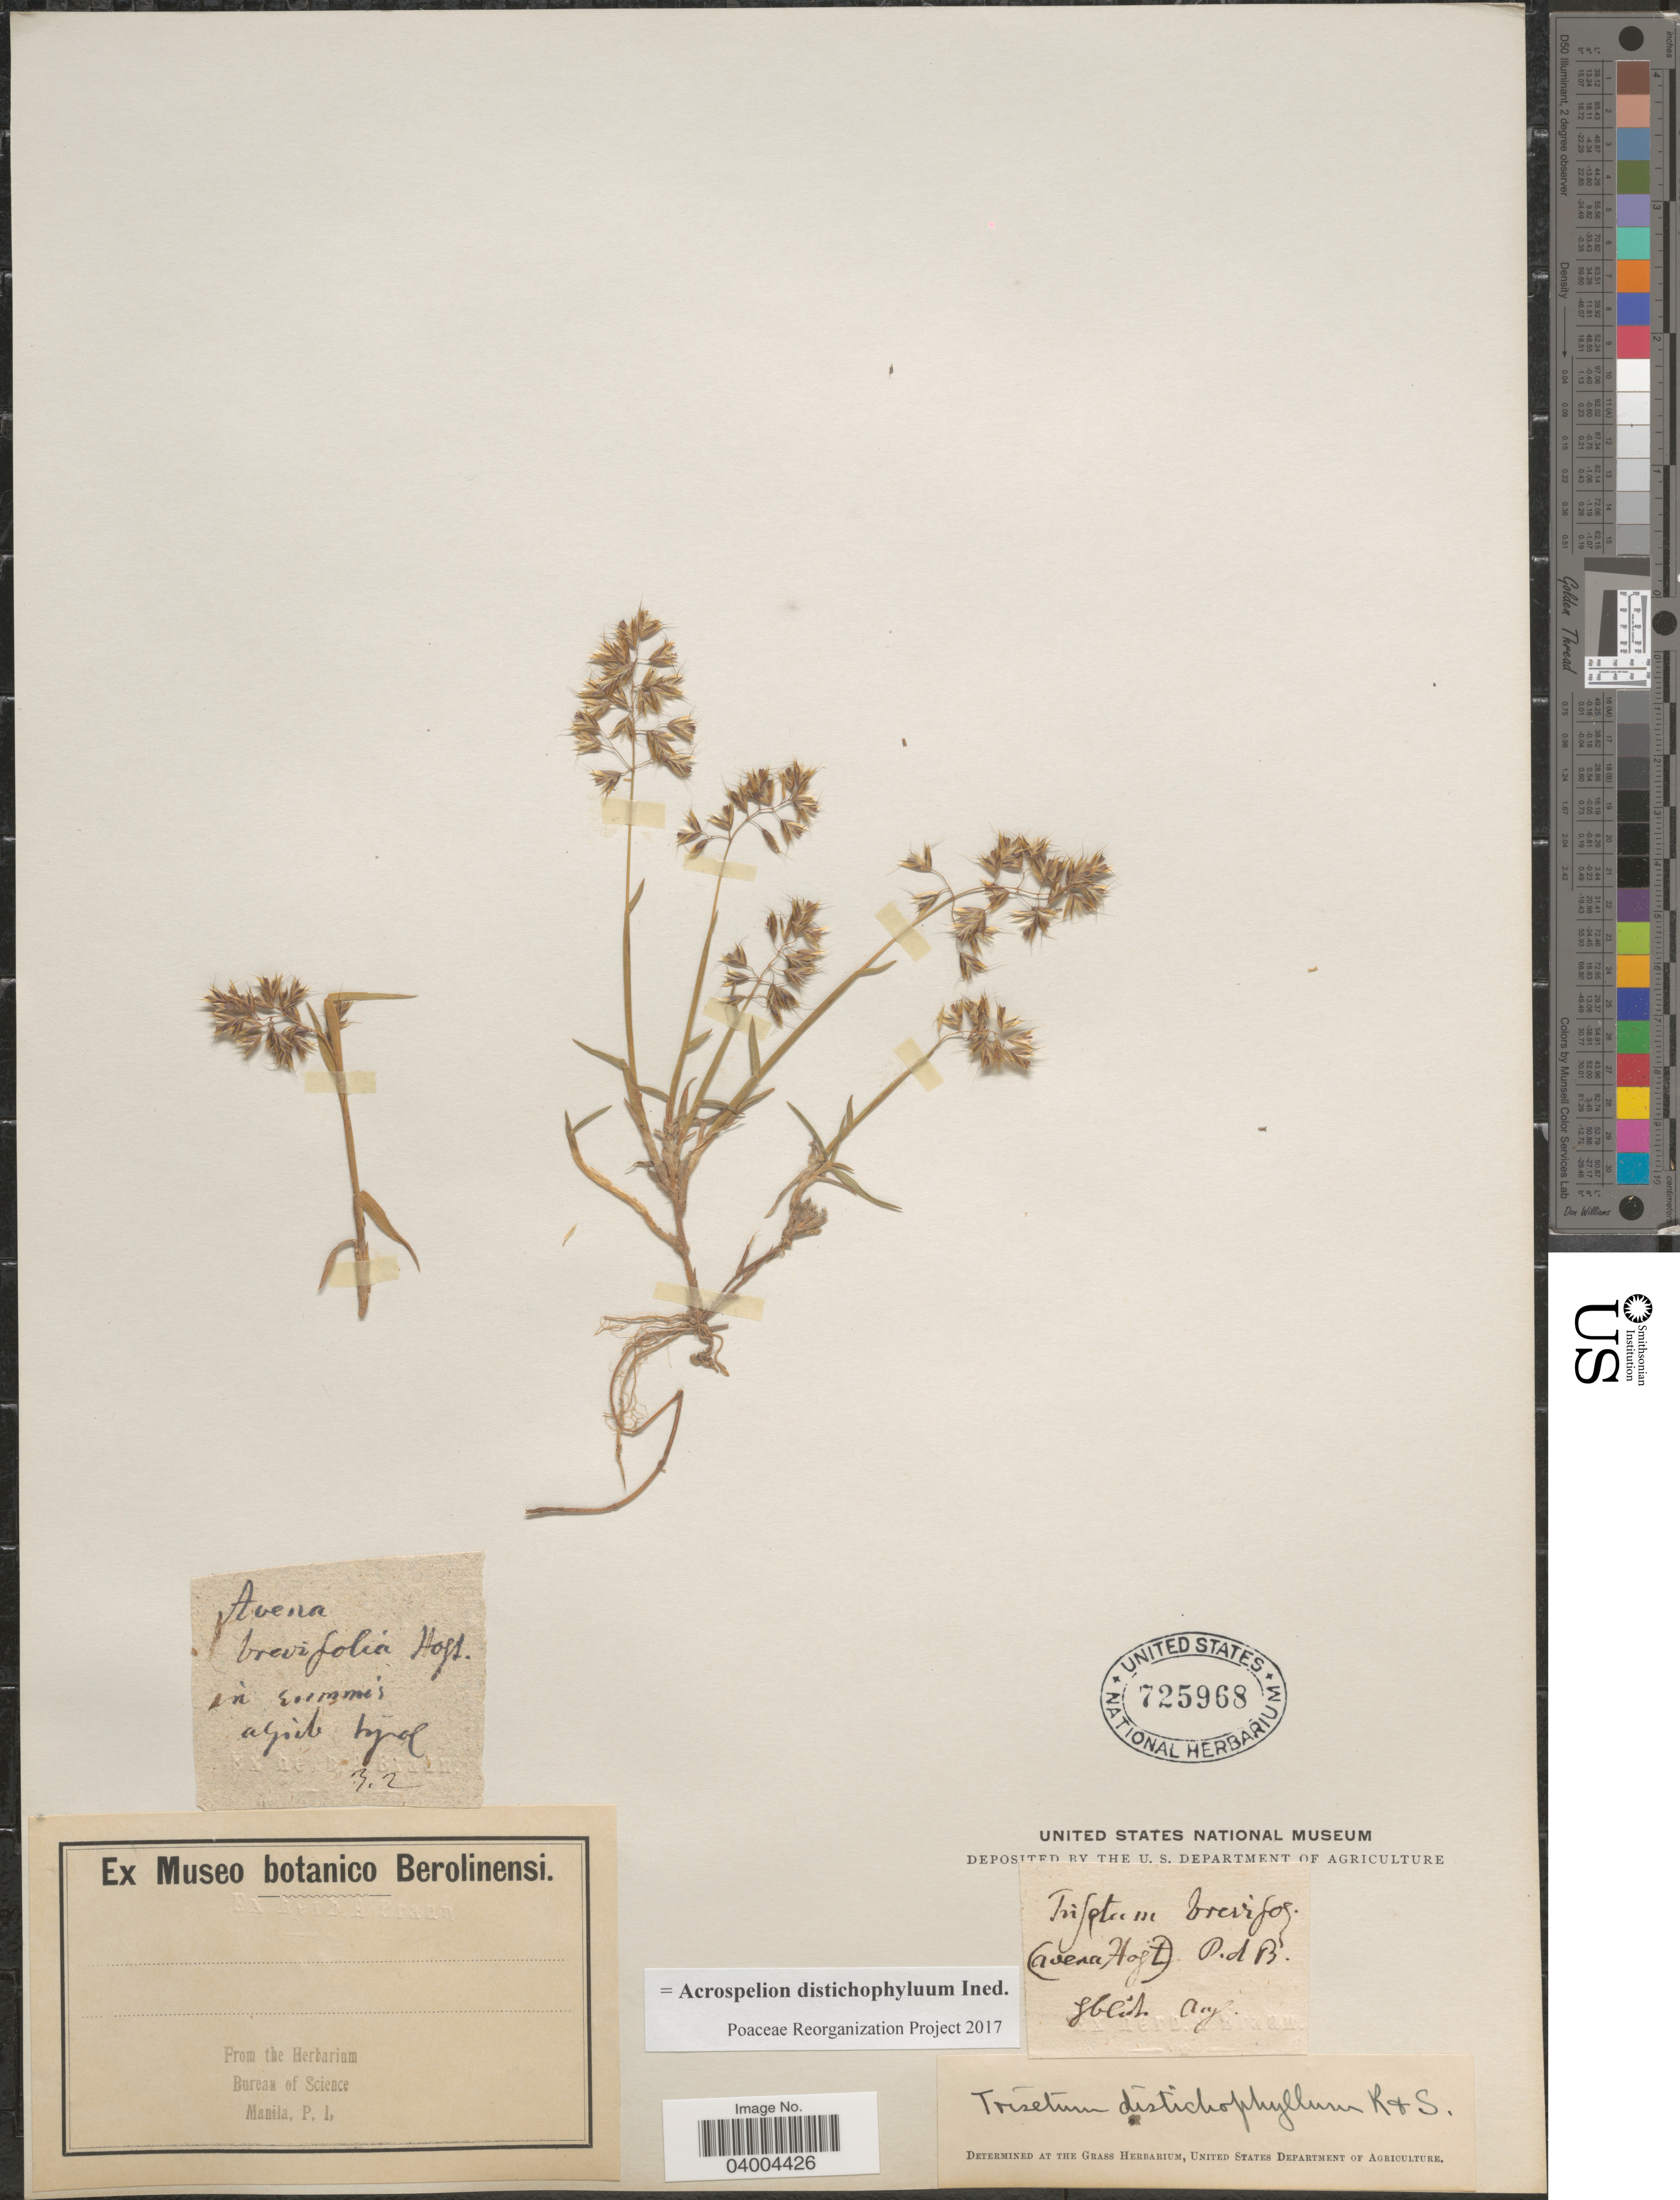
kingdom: Plantae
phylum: Tracheophyta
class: Liliopsida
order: Poales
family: Poaceae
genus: Acrospelion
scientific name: Acrospelion distichophyllum ined.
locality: In summis alrib [interpreted] Tyrol.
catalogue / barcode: US 725968